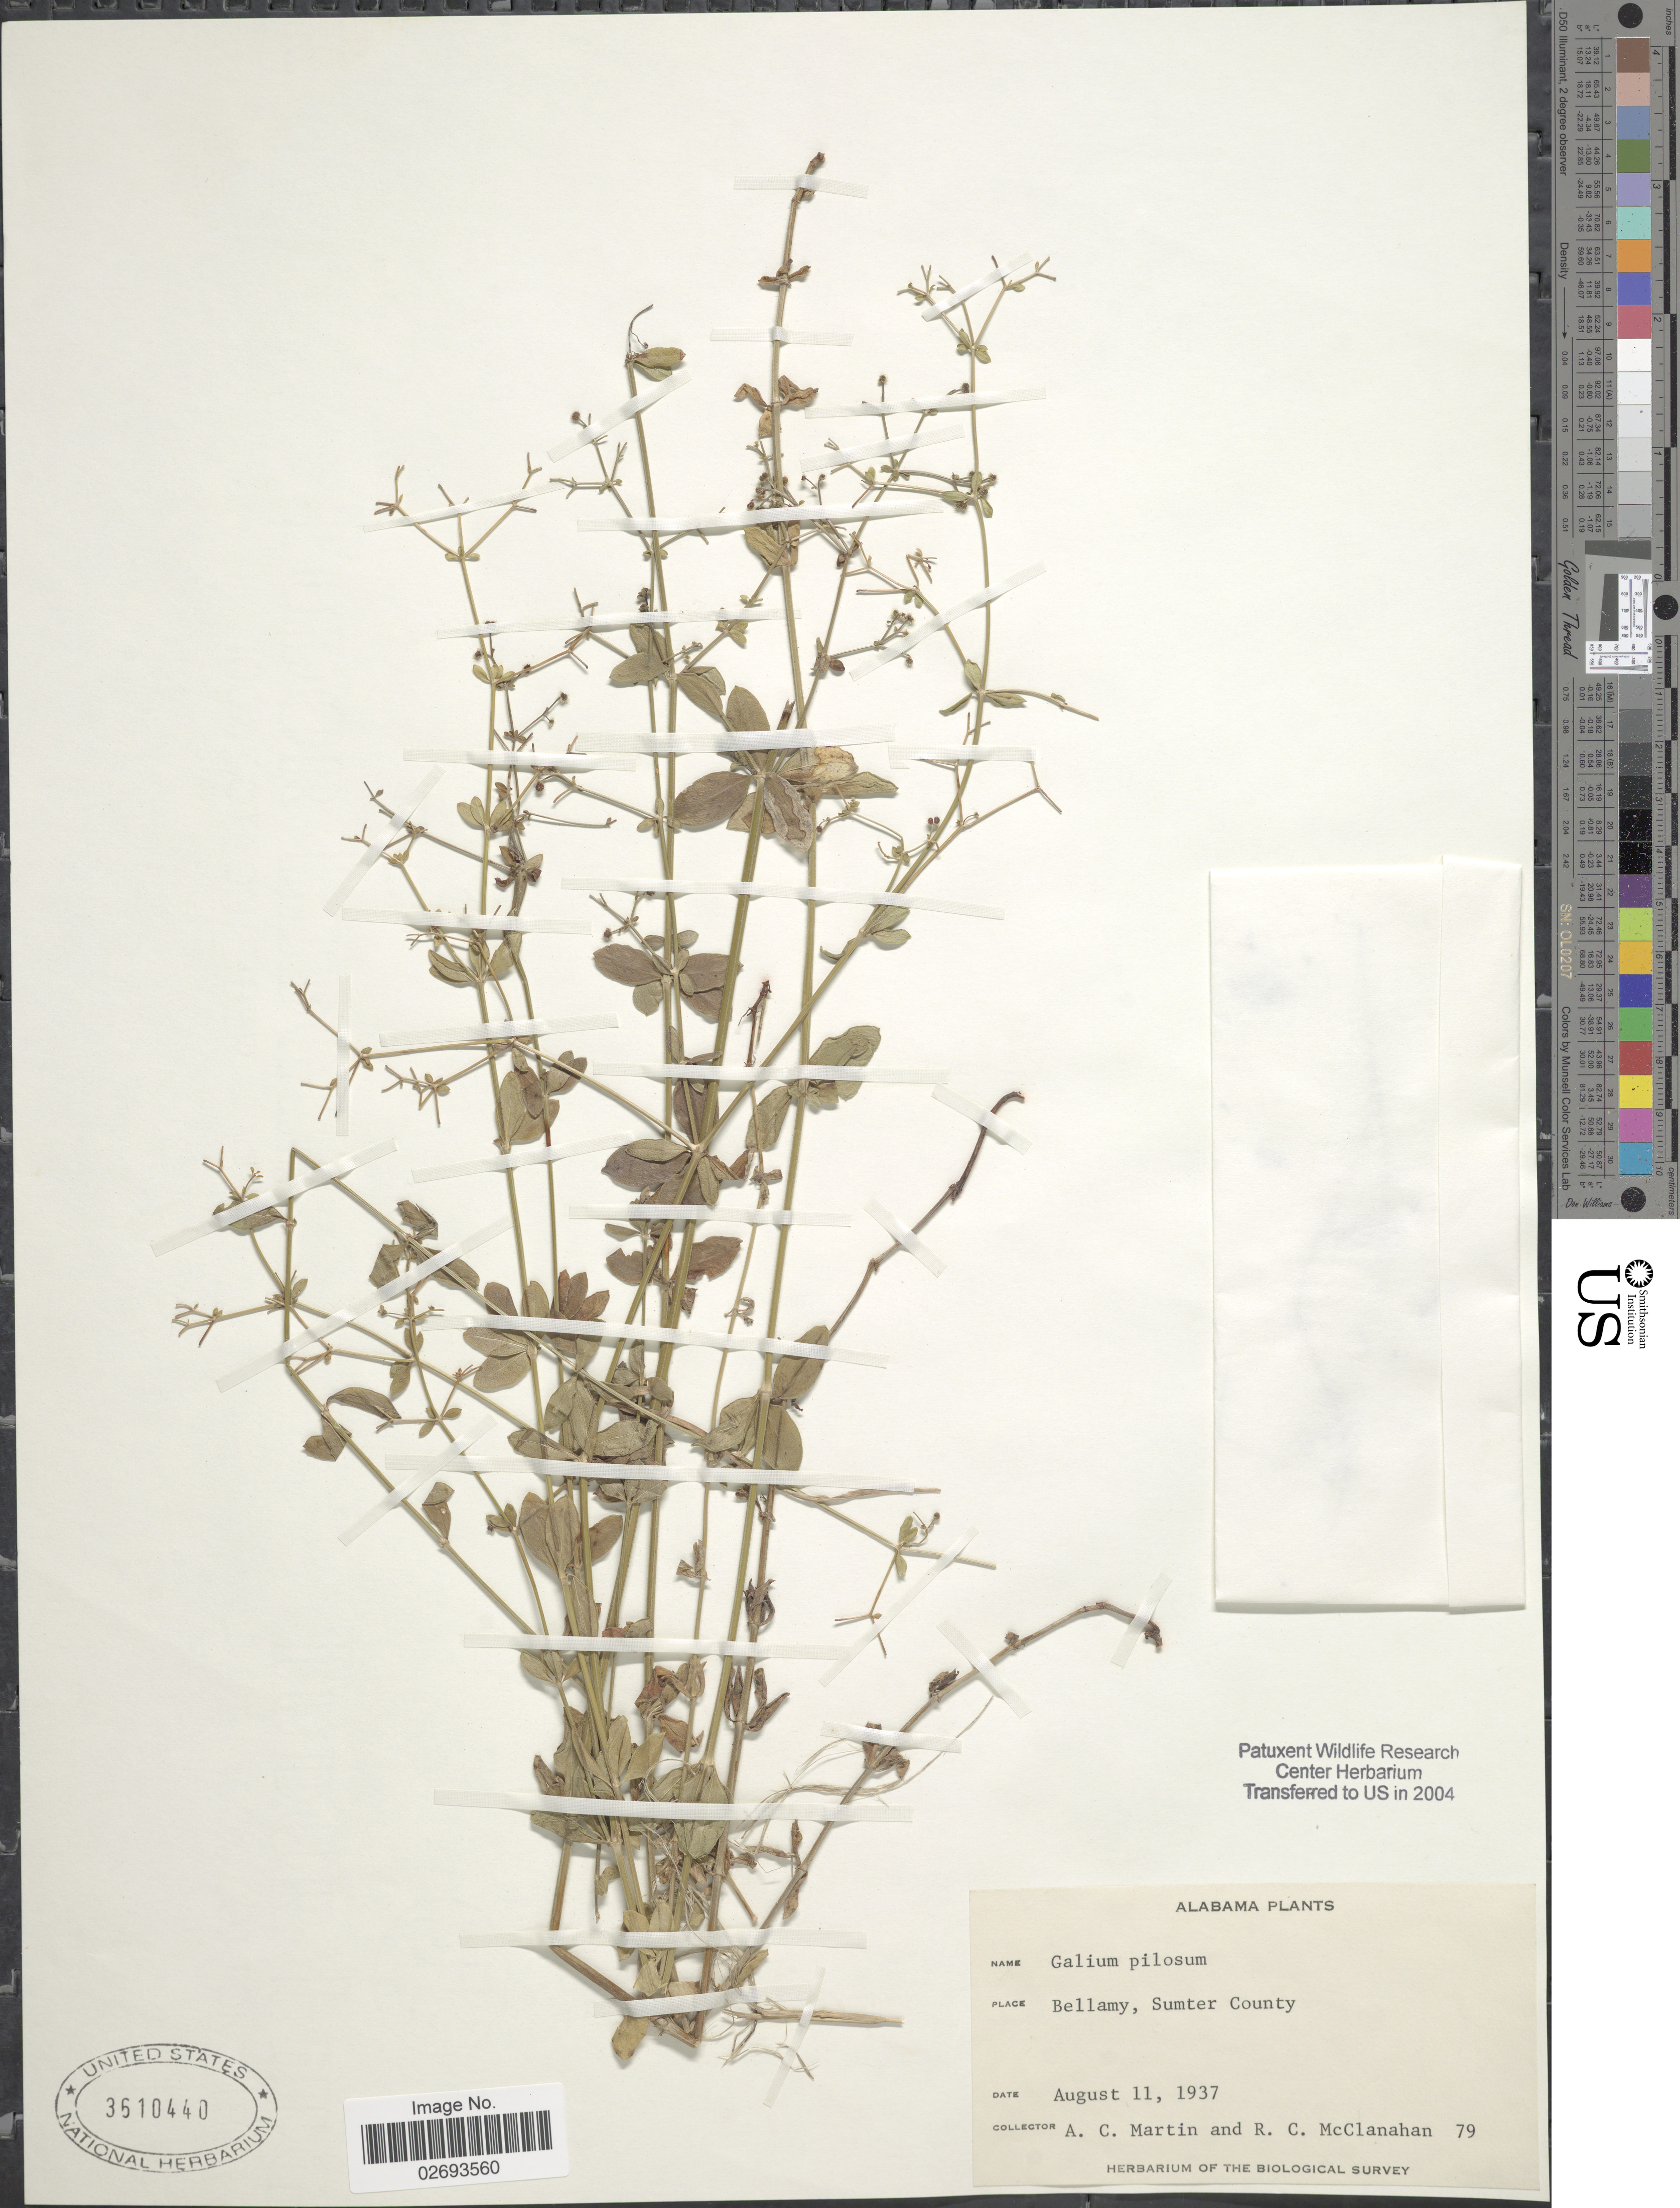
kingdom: Plantae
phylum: Tracheophyta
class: Magnoliopsida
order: Gentianales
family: Rubiaceae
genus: Galium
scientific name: Galium pilosum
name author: Aiton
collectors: A. C. Martin & R. McClanahan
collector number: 79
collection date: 1937-08-11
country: United States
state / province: Alabama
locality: Bellamy, Sumter County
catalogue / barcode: US 3610440